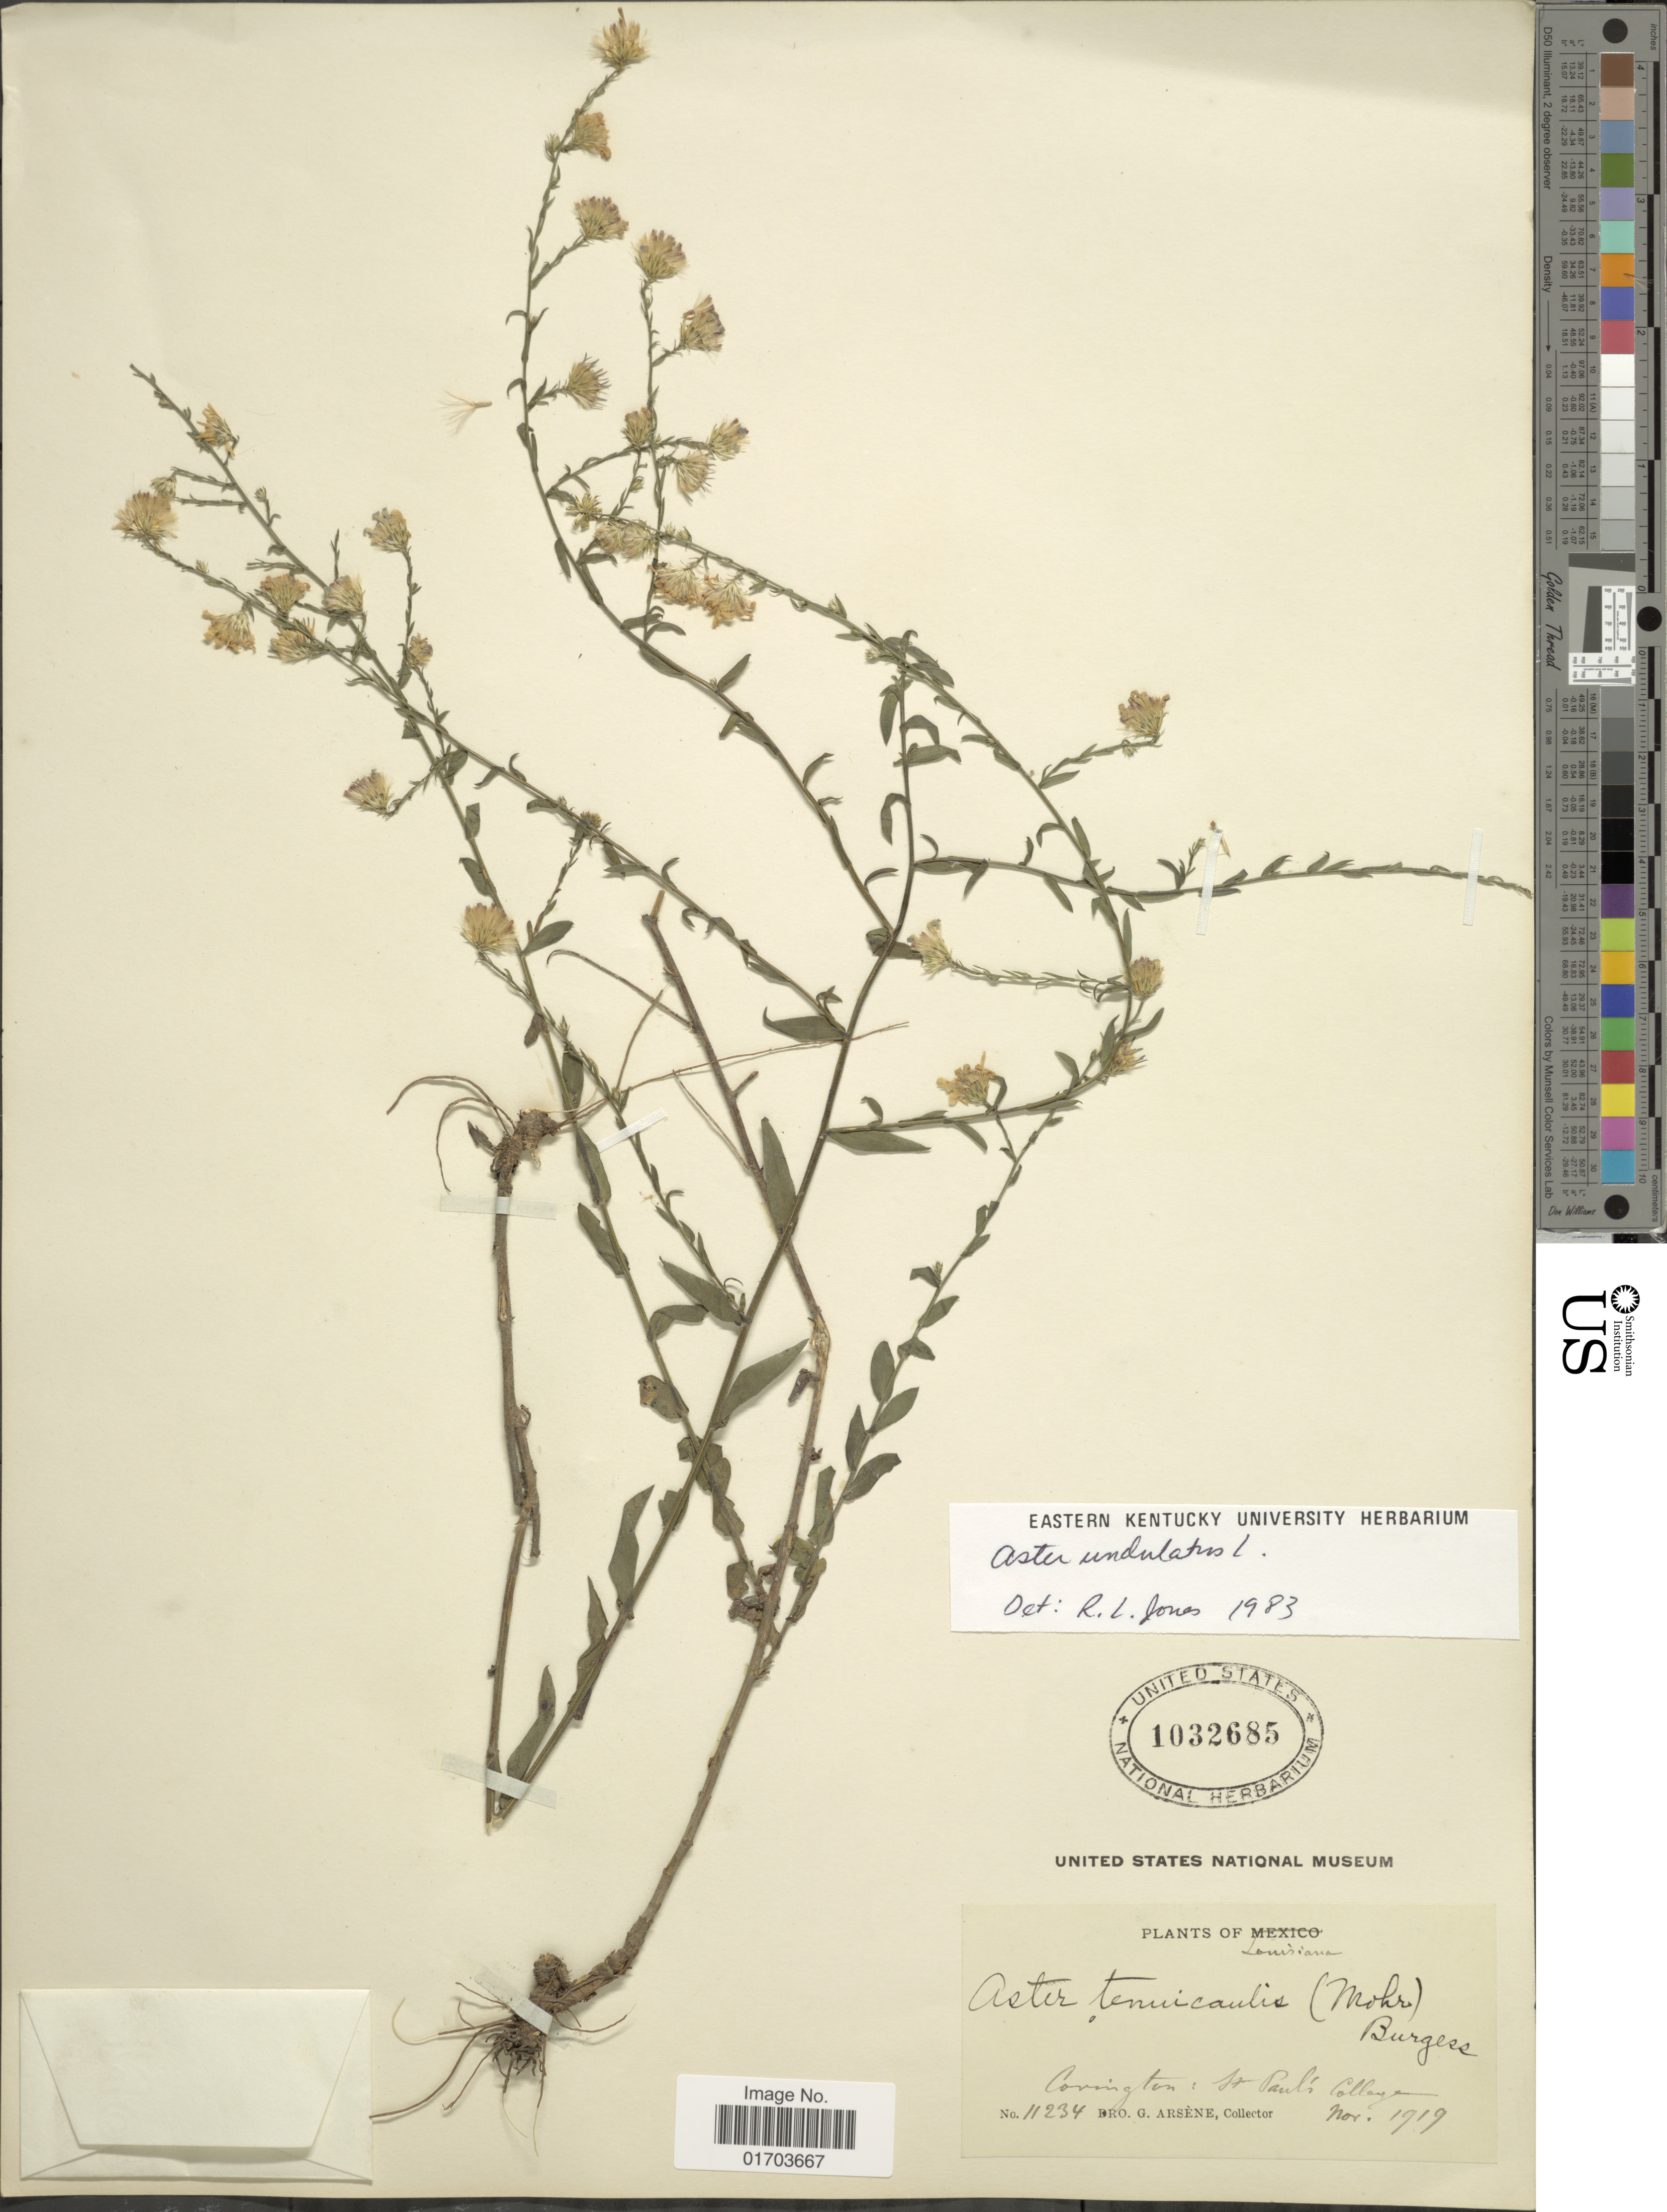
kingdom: Plantae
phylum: Tracheophyta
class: Magnoliopsida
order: Asterales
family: Asteraceae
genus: Symphyotrichum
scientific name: Symphyotrichum undulatum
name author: (L.) G.L. Nesom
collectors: Bro. G. Arsène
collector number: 11234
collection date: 1919-11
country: United States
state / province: Louisiana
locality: Louisiana. Covington; St. Pauli College.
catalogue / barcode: US 1032685